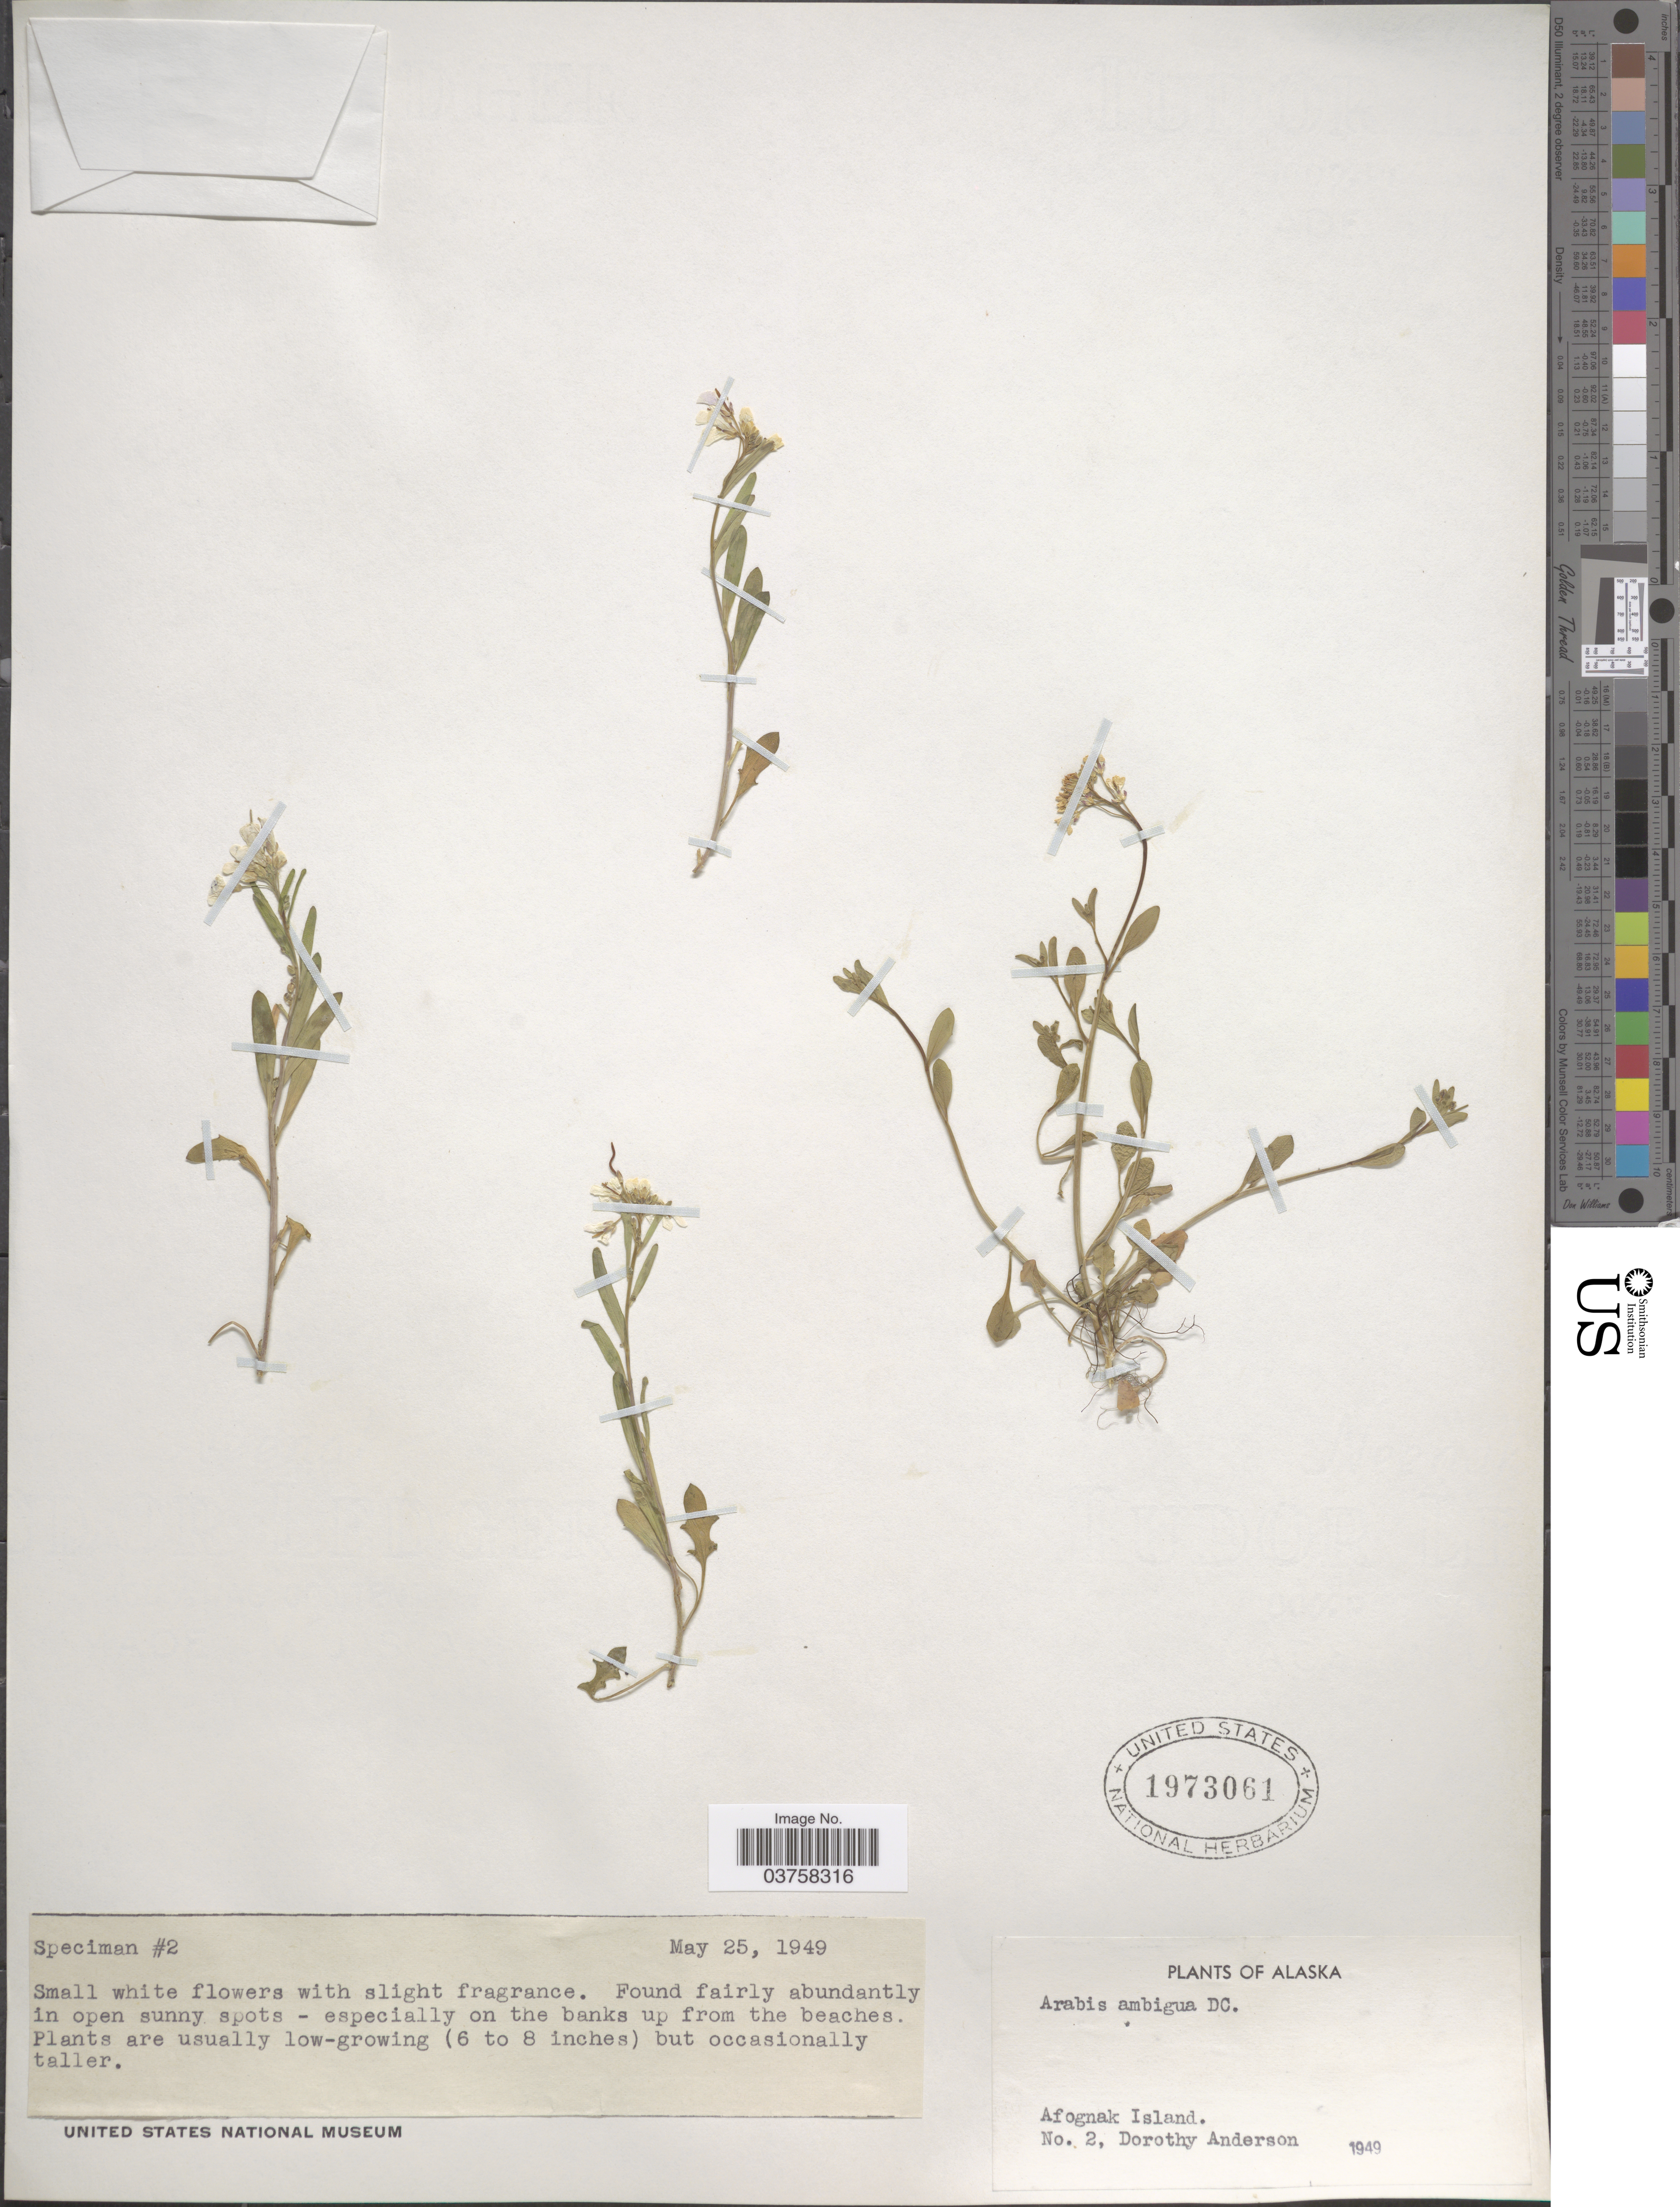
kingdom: Plantae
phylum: Tracheophyta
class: Magnoliopsida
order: Brassicales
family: Brassicaceae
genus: Arabidopsis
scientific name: Arabidopsis lyrata subsp. kamchatica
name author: (Fisch. ex DC.) O'Kane & Al-Shehbaz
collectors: D. Anderson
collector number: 2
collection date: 1949-05-25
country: United States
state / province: Alaska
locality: Afognak Island.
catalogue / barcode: US 1973061